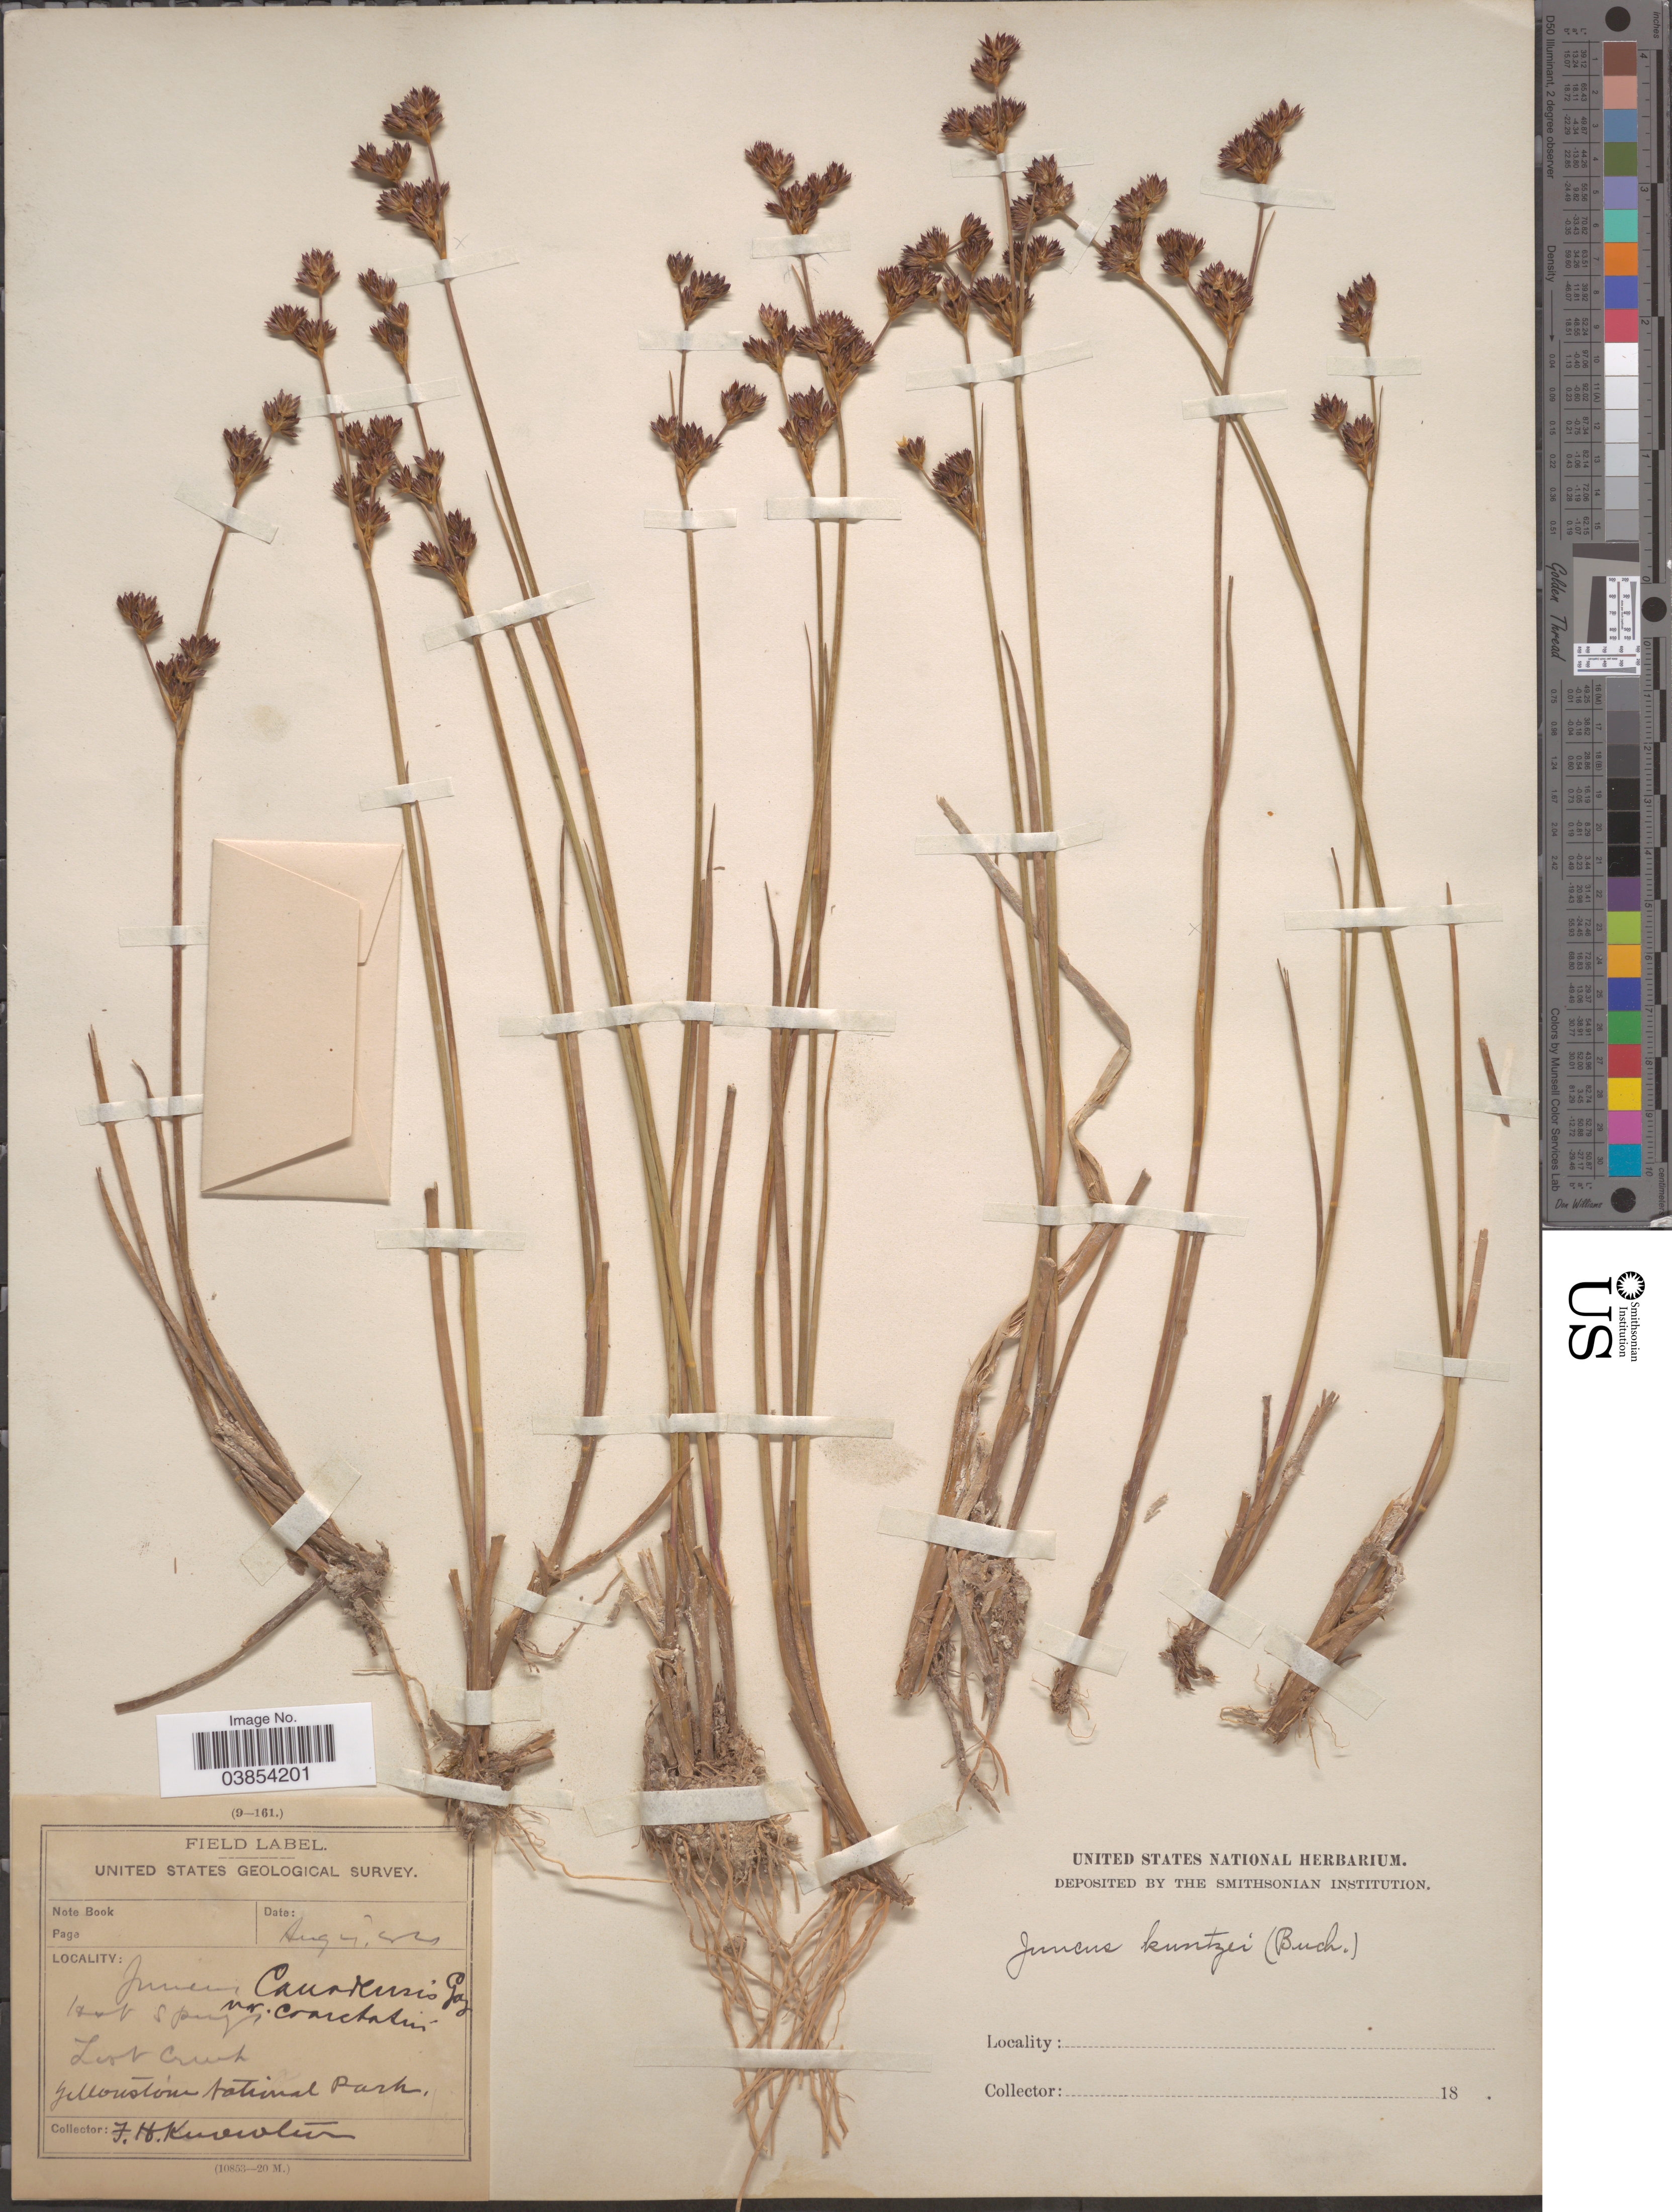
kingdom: Plantae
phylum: Tracheophyta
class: Liliopsida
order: Poales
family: Juncaceae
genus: Juncus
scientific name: Juncus kuntzei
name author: (Buchenau) Vierh.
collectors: F. H. Knowlton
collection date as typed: Transcribed d/m/y: 4/8/94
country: United States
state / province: Wyoming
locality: Lost Creek. Yellowstone National Park.